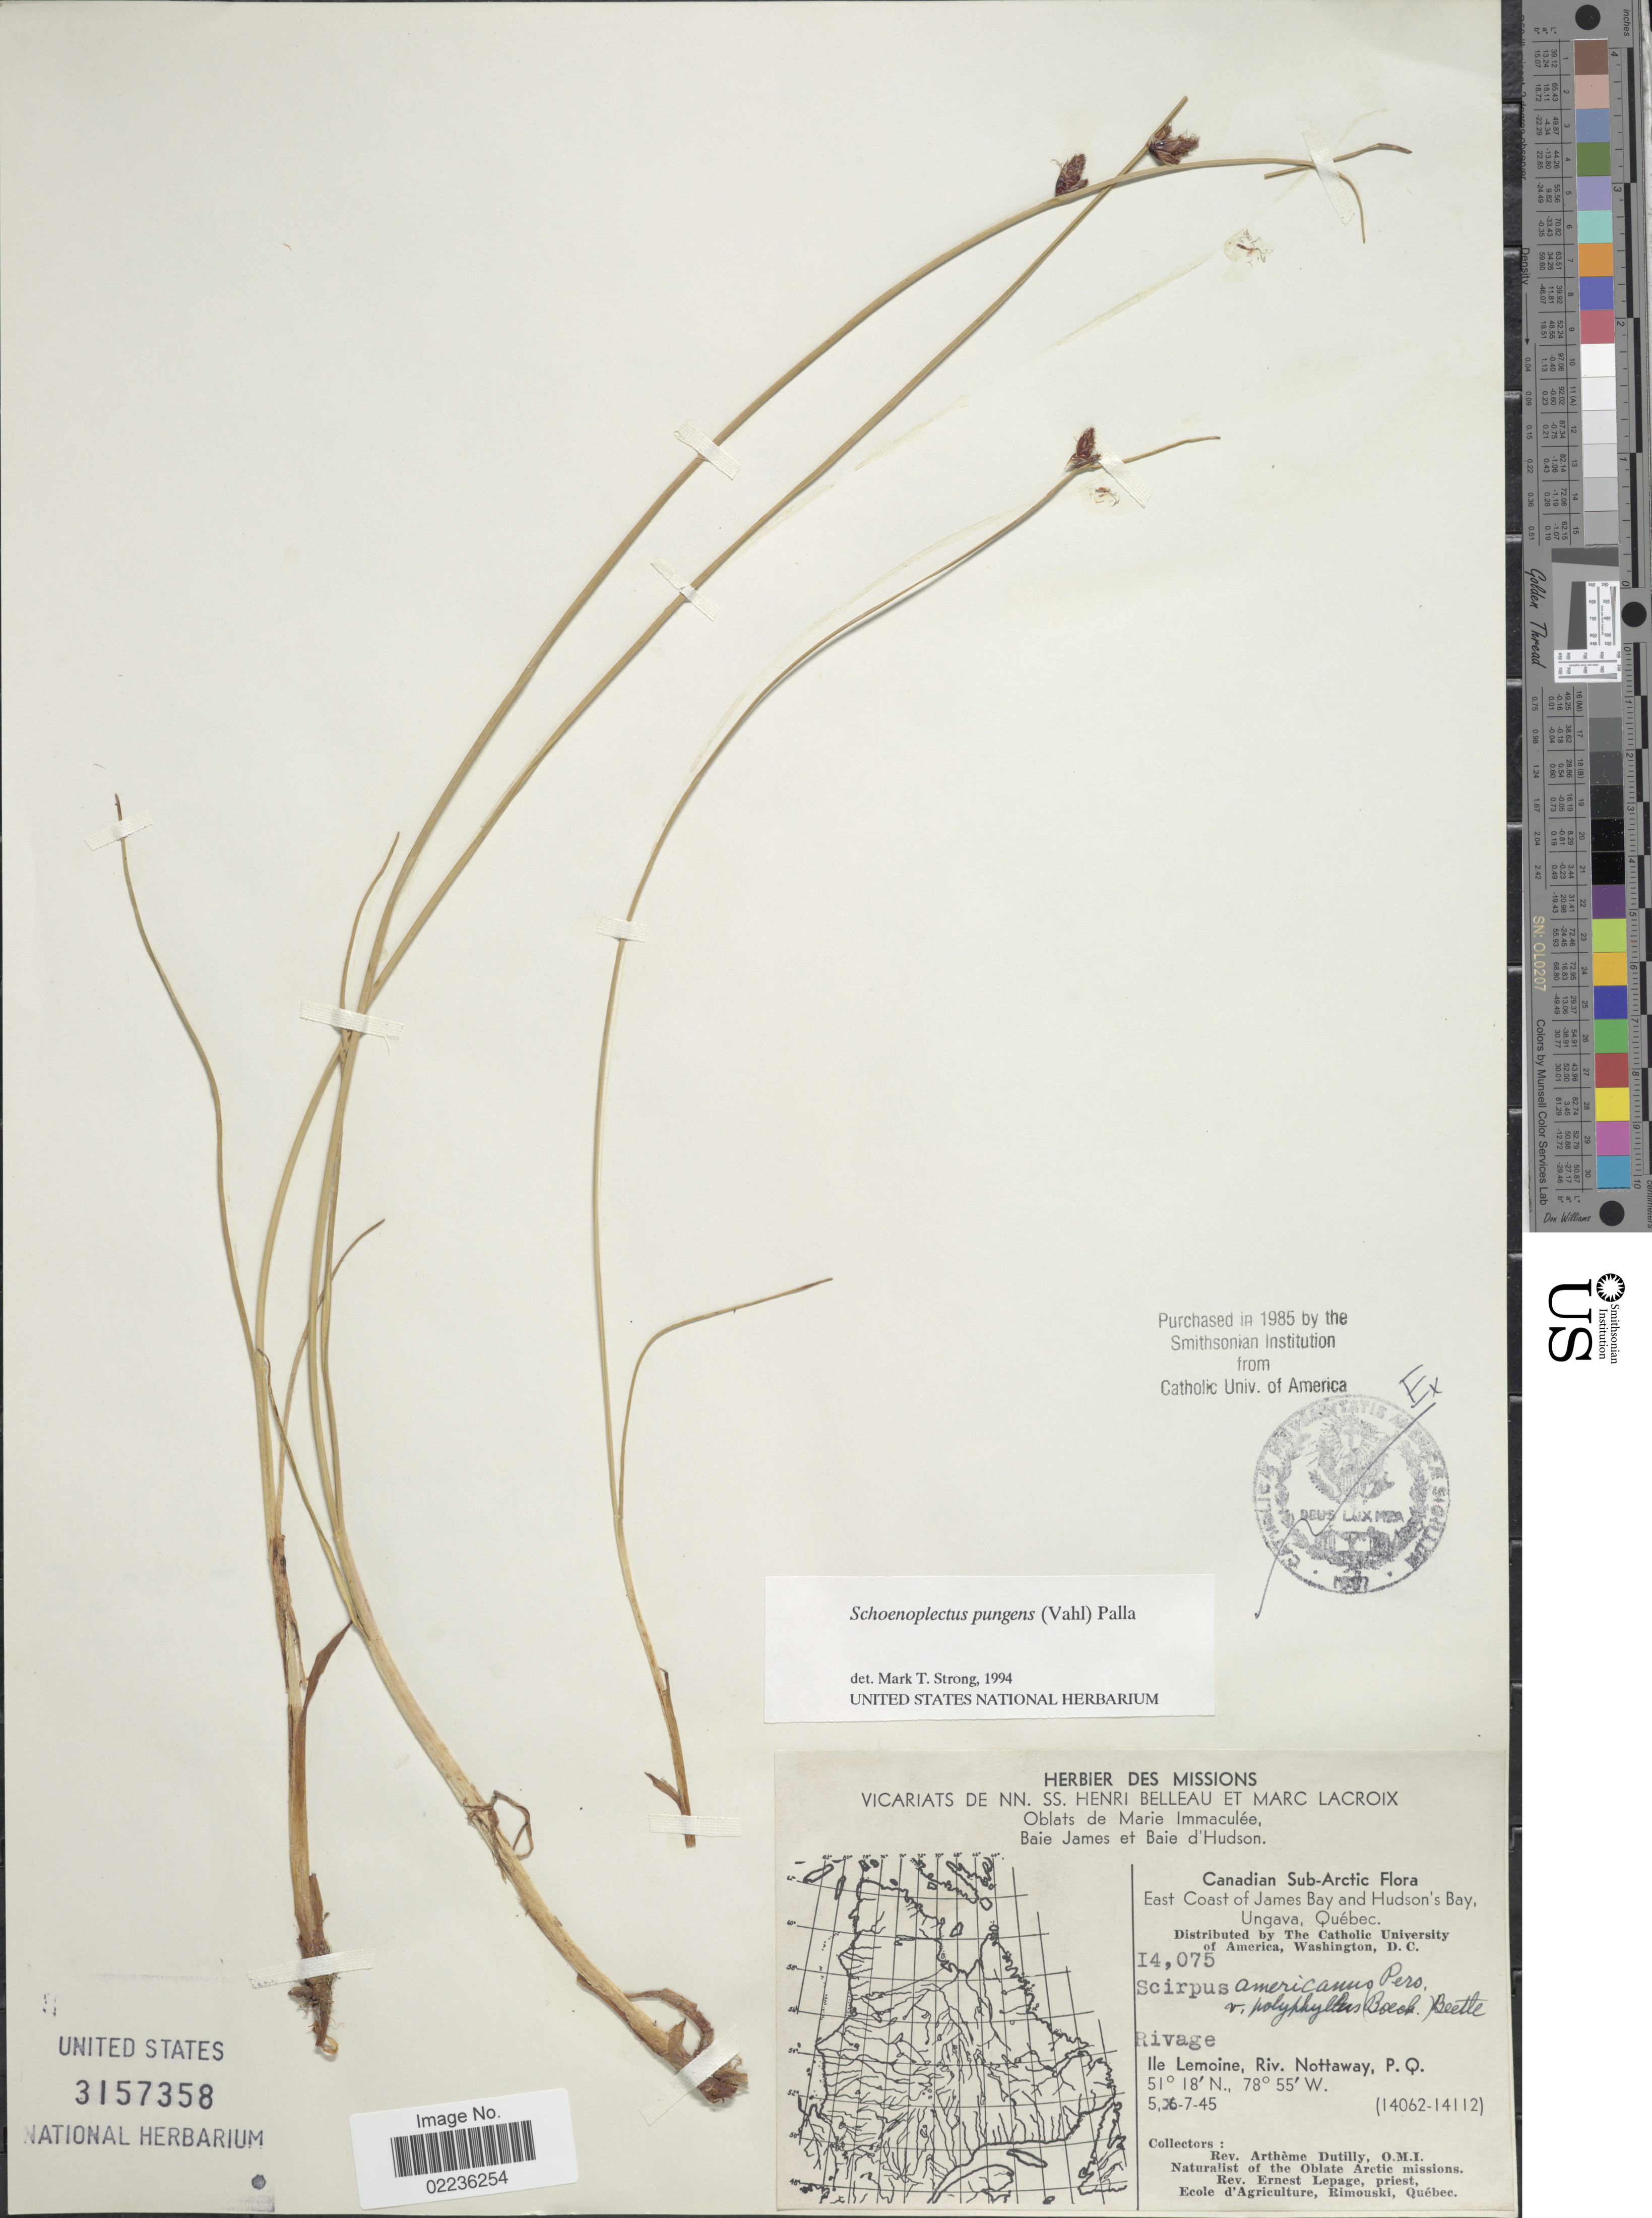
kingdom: Plantae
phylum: Tracheophyta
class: Liliopsida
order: Poales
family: Cyperaceae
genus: Schoenoplectus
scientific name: Schoenoplectus pungens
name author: (Vahl) Palla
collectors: A. Dutilly & E. Lepage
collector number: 14075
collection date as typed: Transcribed d/m/y: 7/5/45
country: Canada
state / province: Quebec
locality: Canadian Sub-Arctic. East Coast of James Bay and Hudson's Bay, Ungava. Rivage. Ile Lemoine, Riv. Nottaway, P. Q.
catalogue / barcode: US 3157358